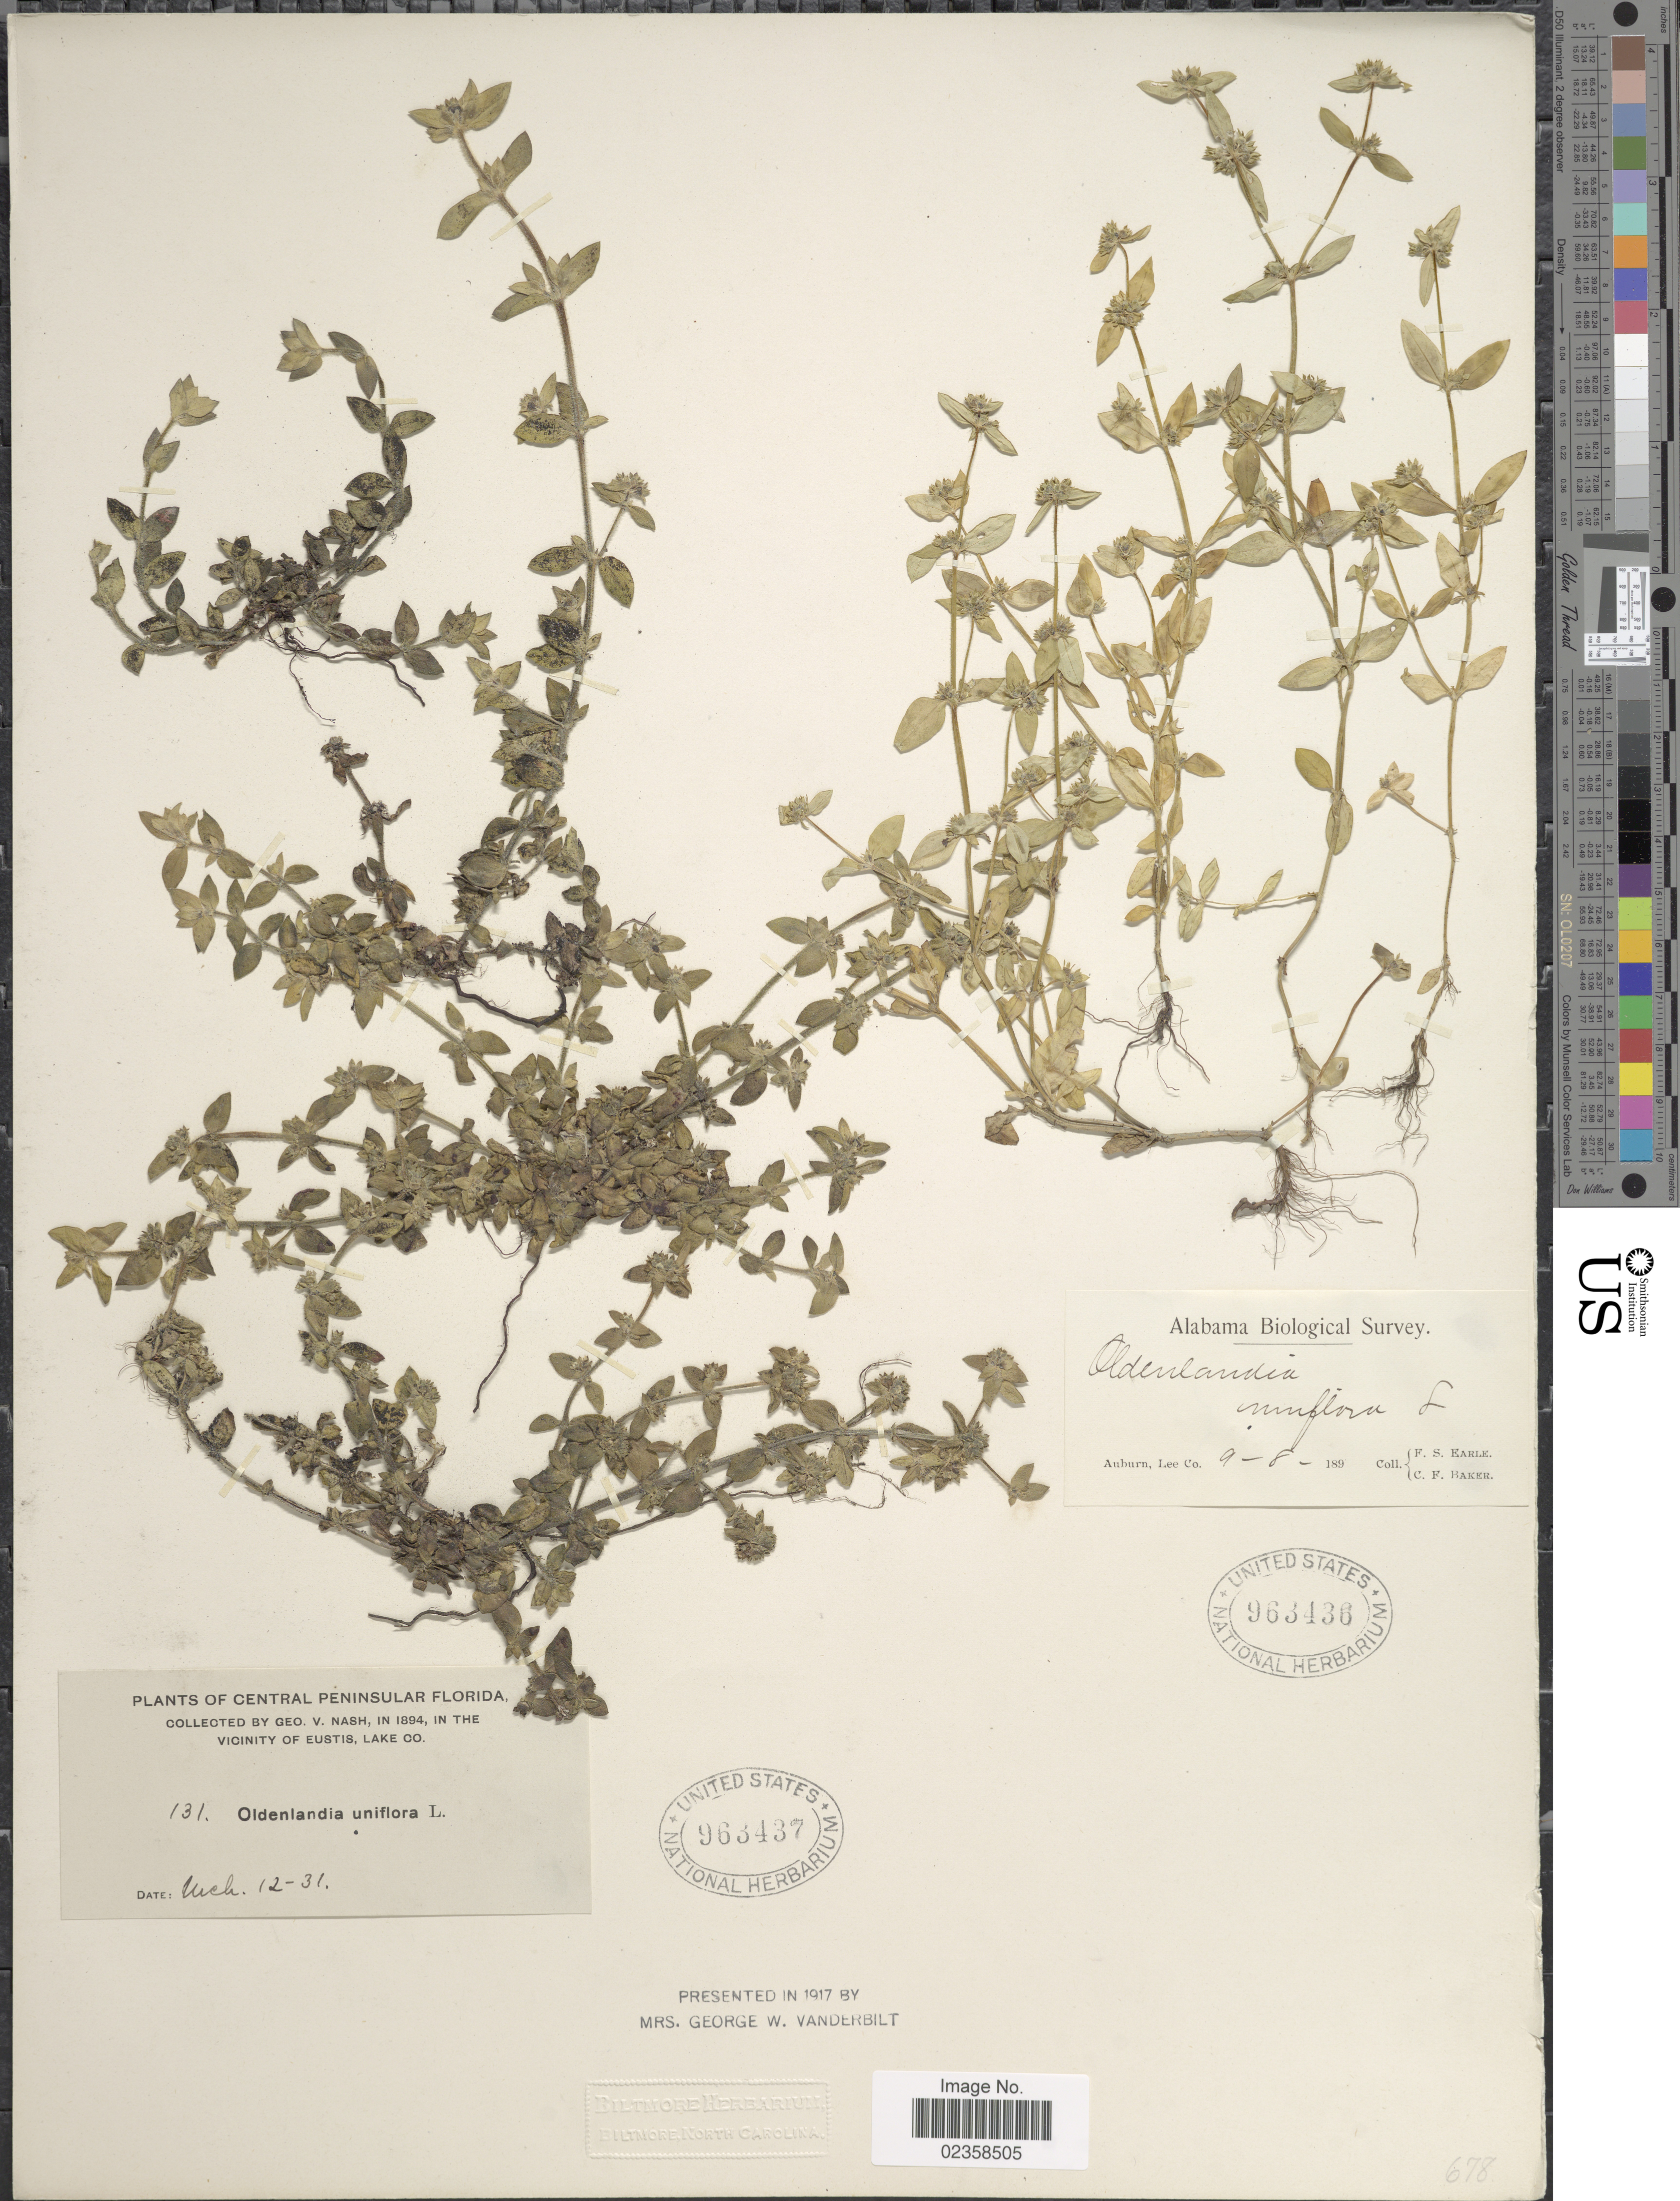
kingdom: Plantae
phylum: Tracheophyta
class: Magnoliopsida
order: Gentianales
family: Rubiaceae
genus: Oldenlandia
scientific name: Oldenlandia uniflora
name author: L.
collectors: F. S. Earle & C. F. Baker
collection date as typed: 189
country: United States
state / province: Alabama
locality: Alabama Biological Survey, Auburn, Lee Co.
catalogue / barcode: US 963436-2